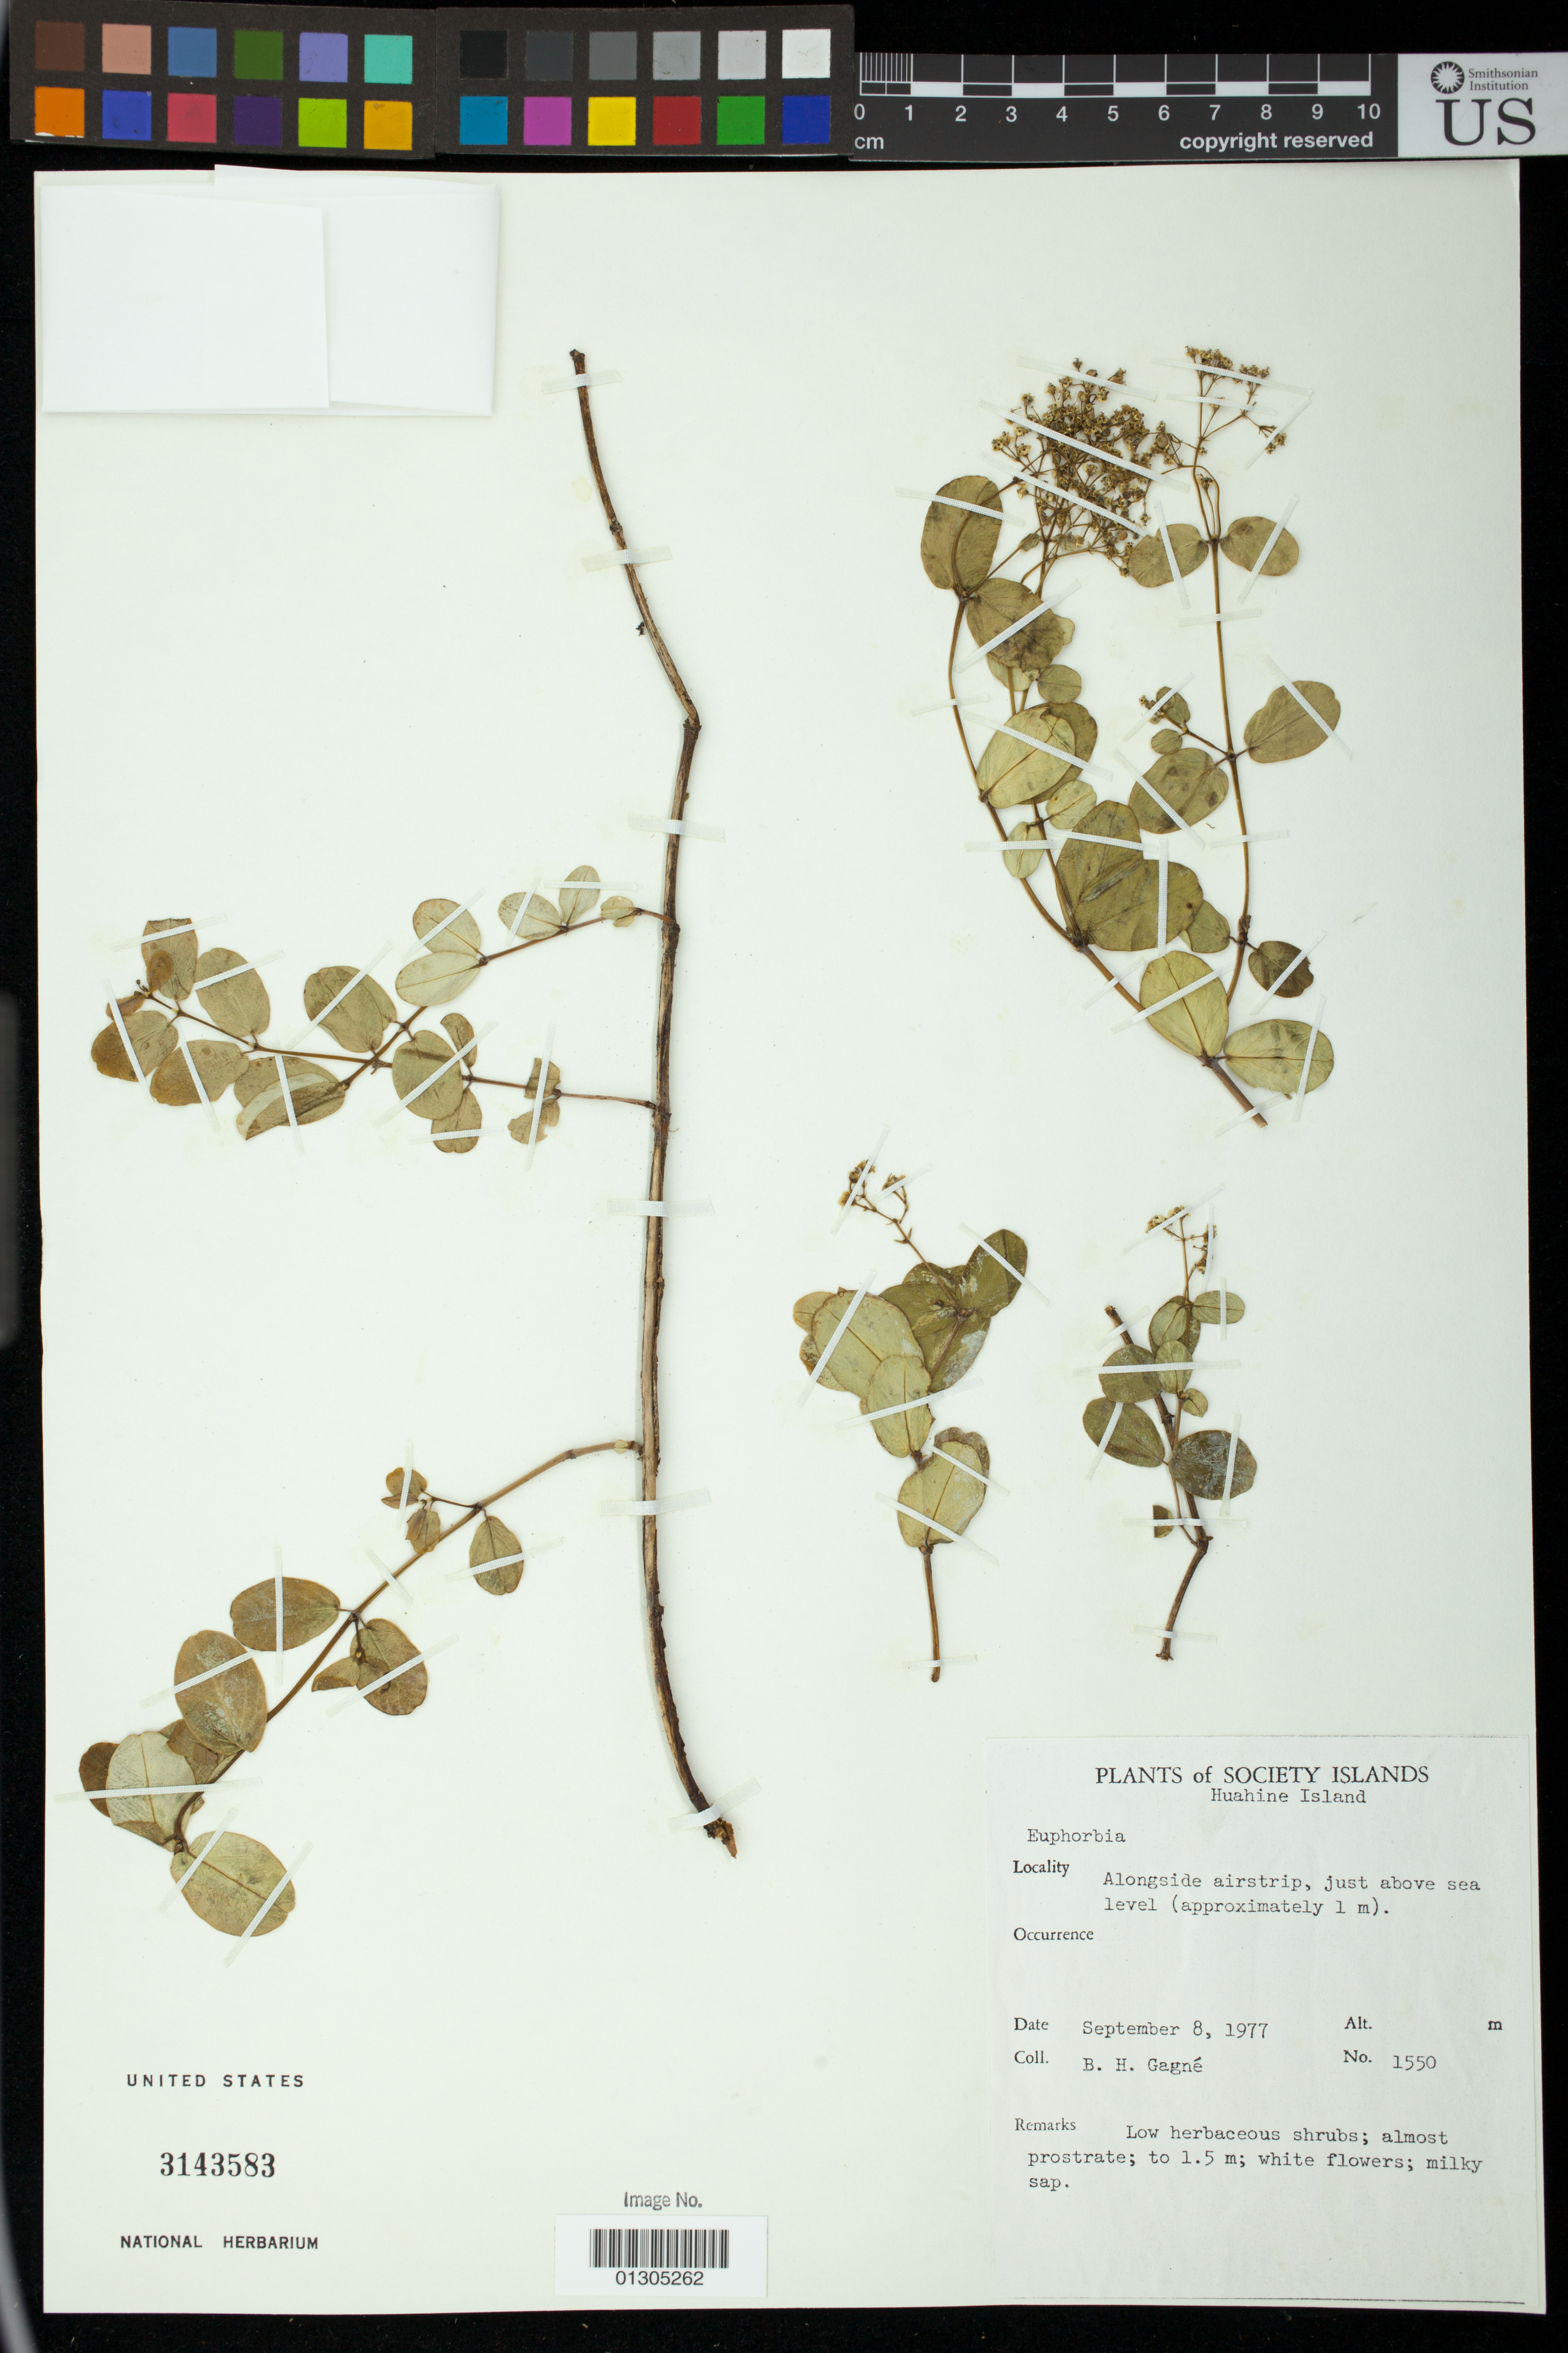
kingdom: Plantae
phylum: Tracheophyta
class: Magnoliopsida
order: Malpighiales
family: Euphorbiaceae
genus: Euphorbia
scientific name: Euphorbia atoto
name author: G. Forst.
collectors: B. H. Gagné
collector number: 1550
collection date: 1977-09-08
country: French Polynesia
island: Huahine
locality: Society Islands, Huahine Island, Alongside airstrip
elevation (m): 0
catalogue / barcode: US 3143583